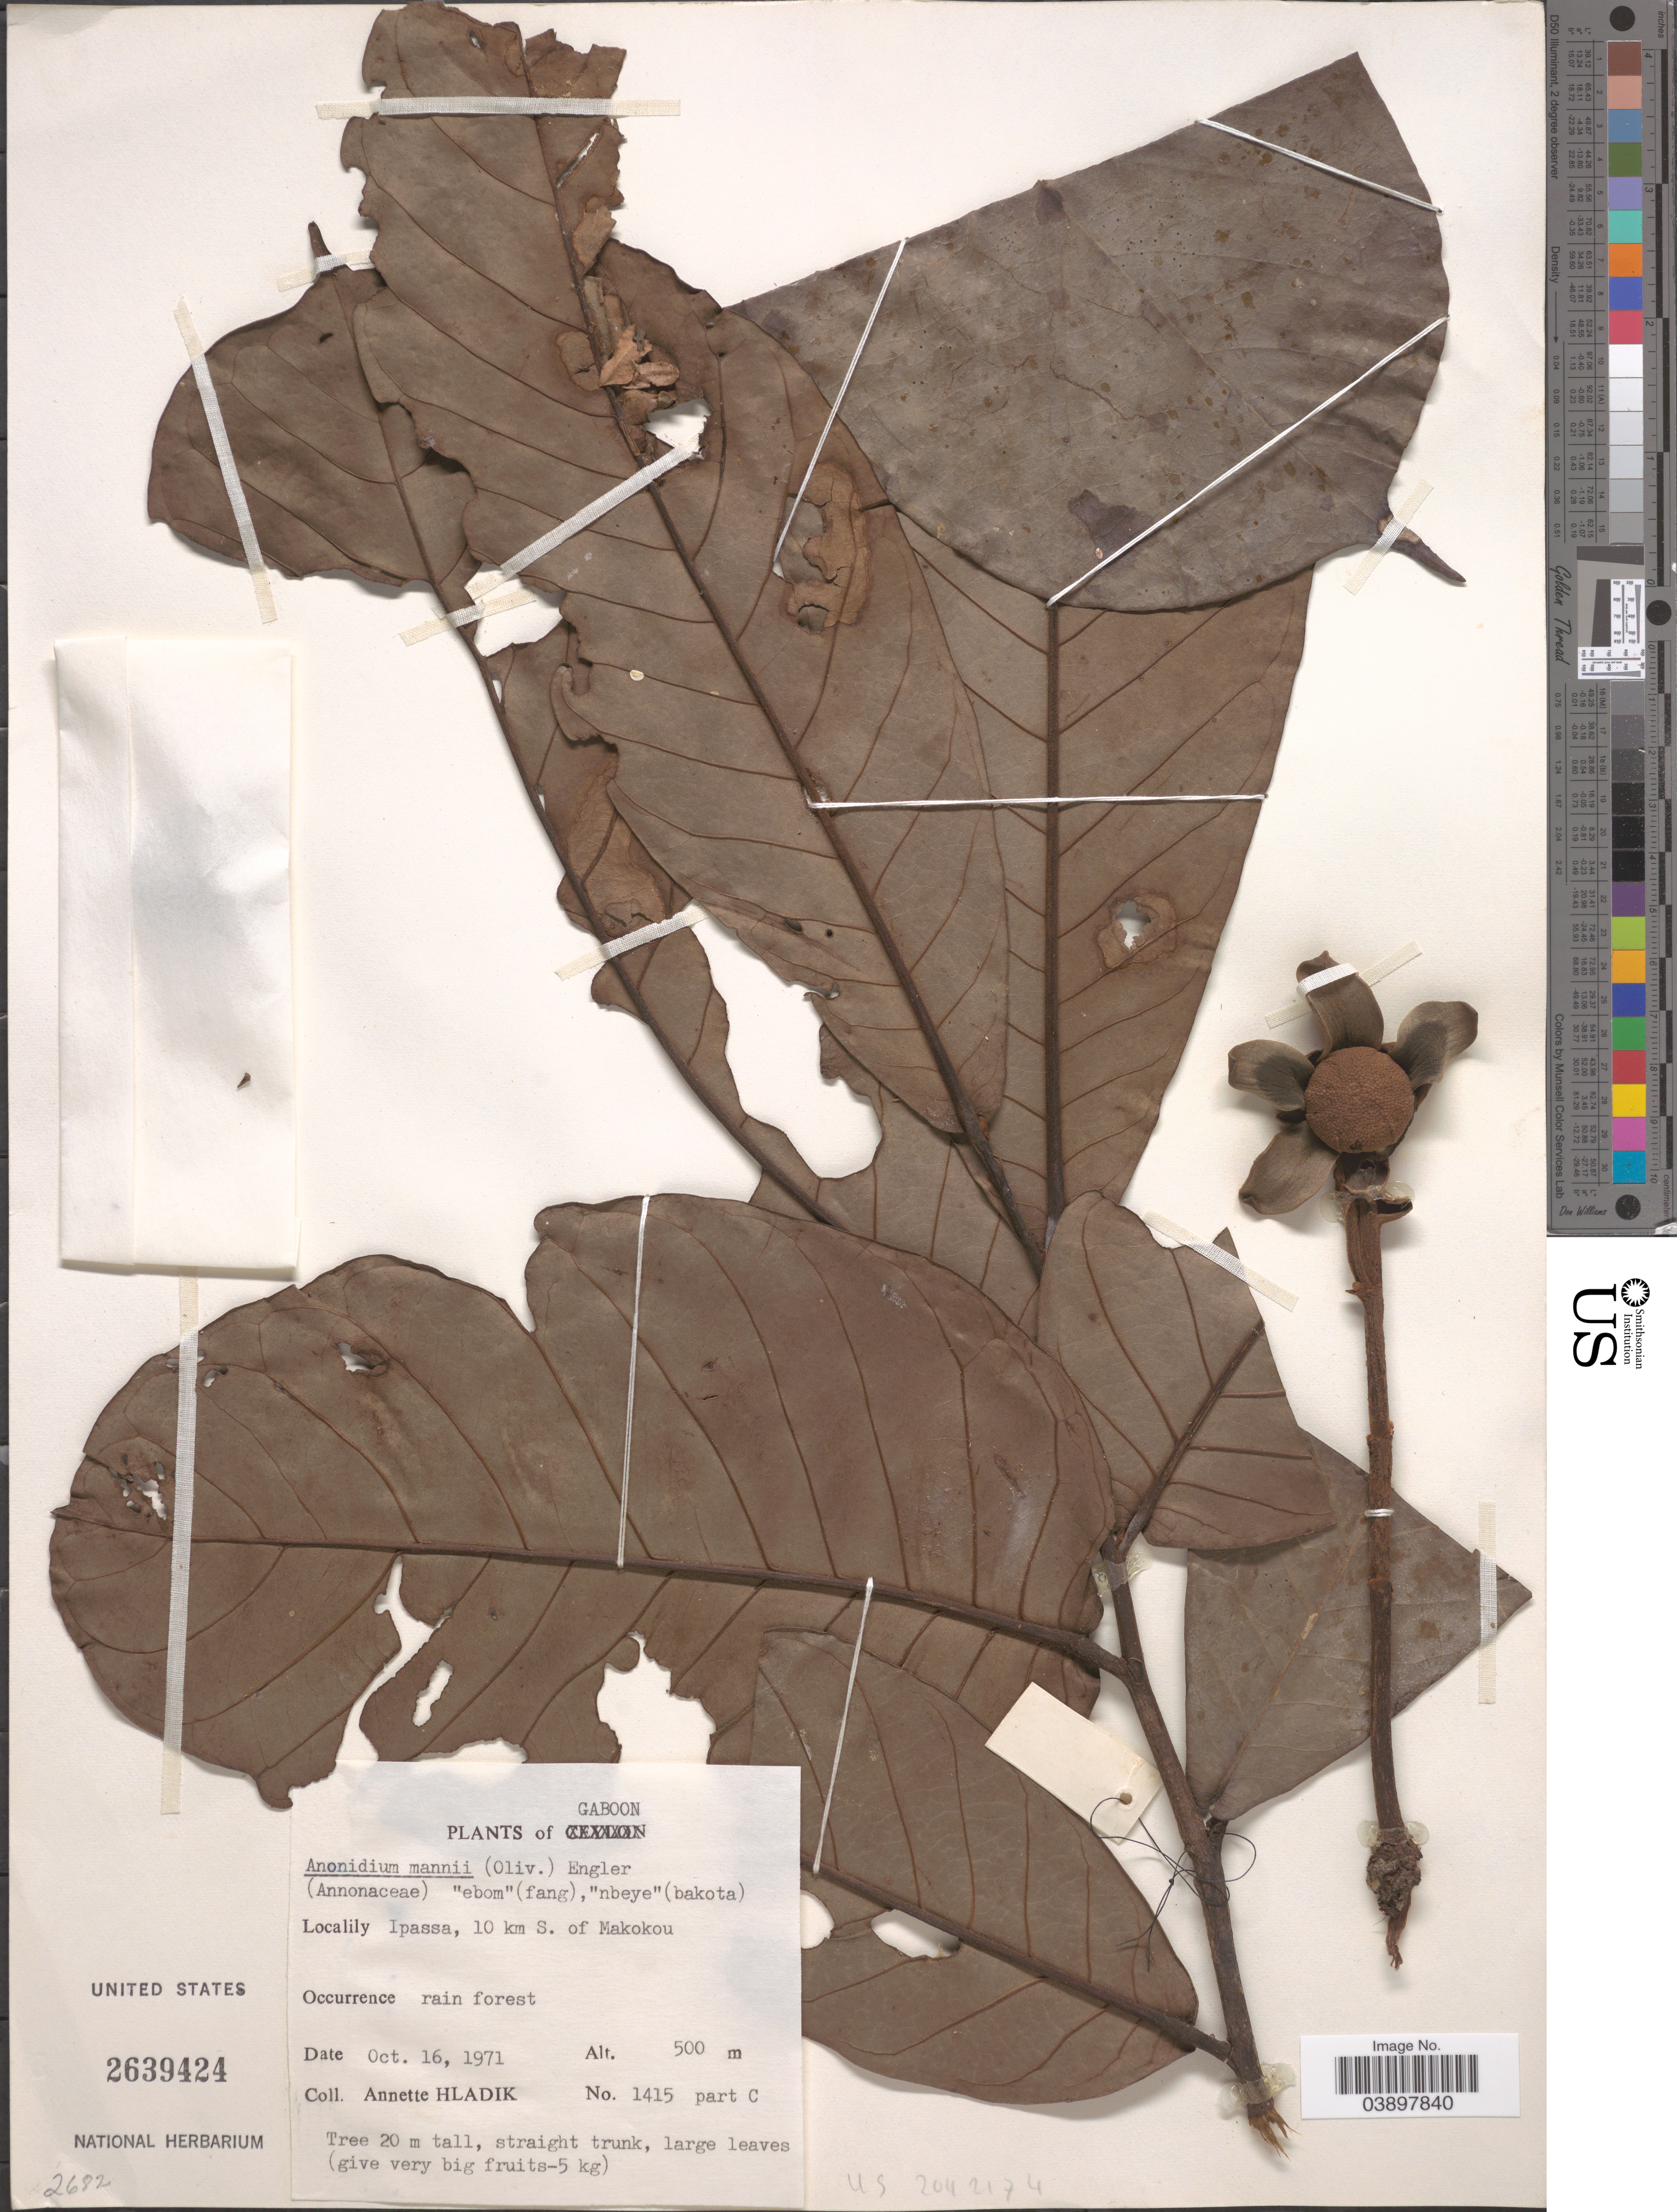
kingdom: Plantae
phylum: Tracheophyta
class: Magnoliopsida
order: Magnoliales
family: Annonaceae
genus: Anonidium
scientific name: Anonidium mannii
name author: (Oliv.) Engl. & Diels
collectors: A. Hladik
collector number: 1415 part C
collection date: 1971-10-16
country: Gabon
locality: Gaboon. Ipassa, 10 km S. of Makokou.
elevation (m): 500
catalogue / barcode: US 2639424